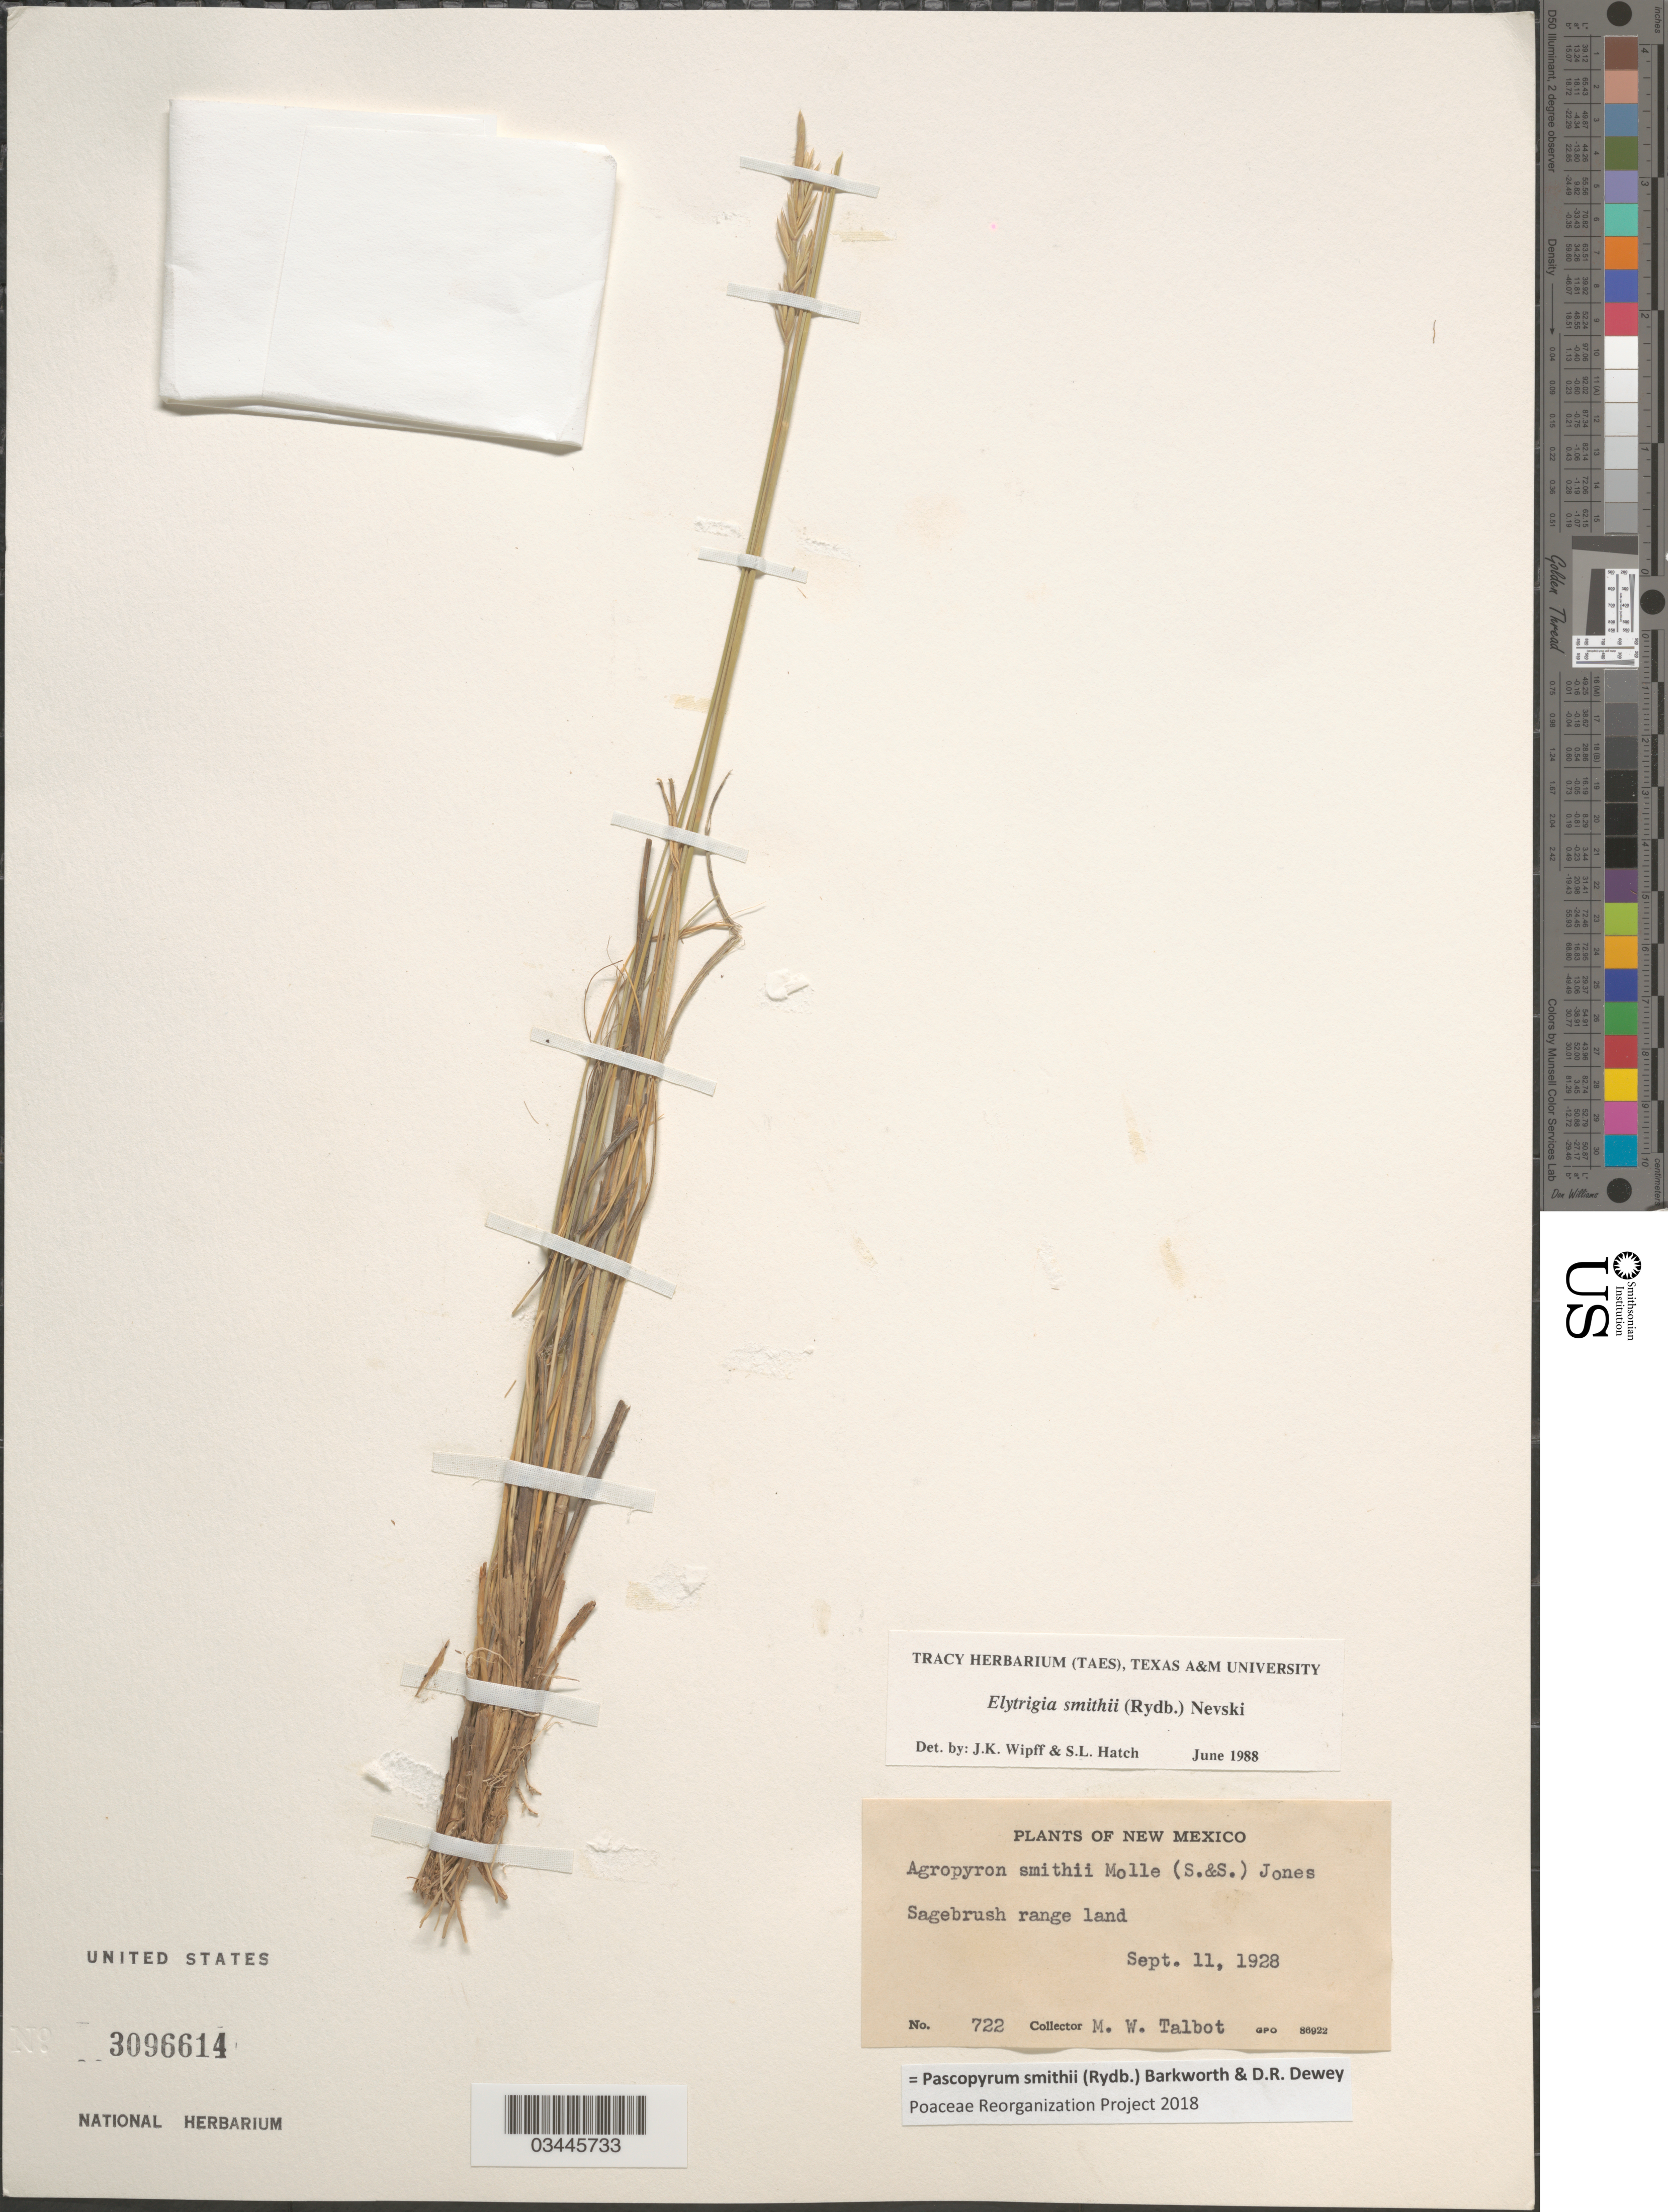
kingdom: Plantae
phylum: Tracheophyta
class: Liliopsida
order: Poales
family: Poaceae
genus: Pascopyrum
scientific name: Pascopyrum smithii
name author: (Rydb.) Barkworth & Dewey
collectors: M. Talbot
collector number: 722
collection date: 1928-09-11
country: United States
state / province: New Mexico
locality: Sagebrush range land.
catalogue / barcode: US 3096614